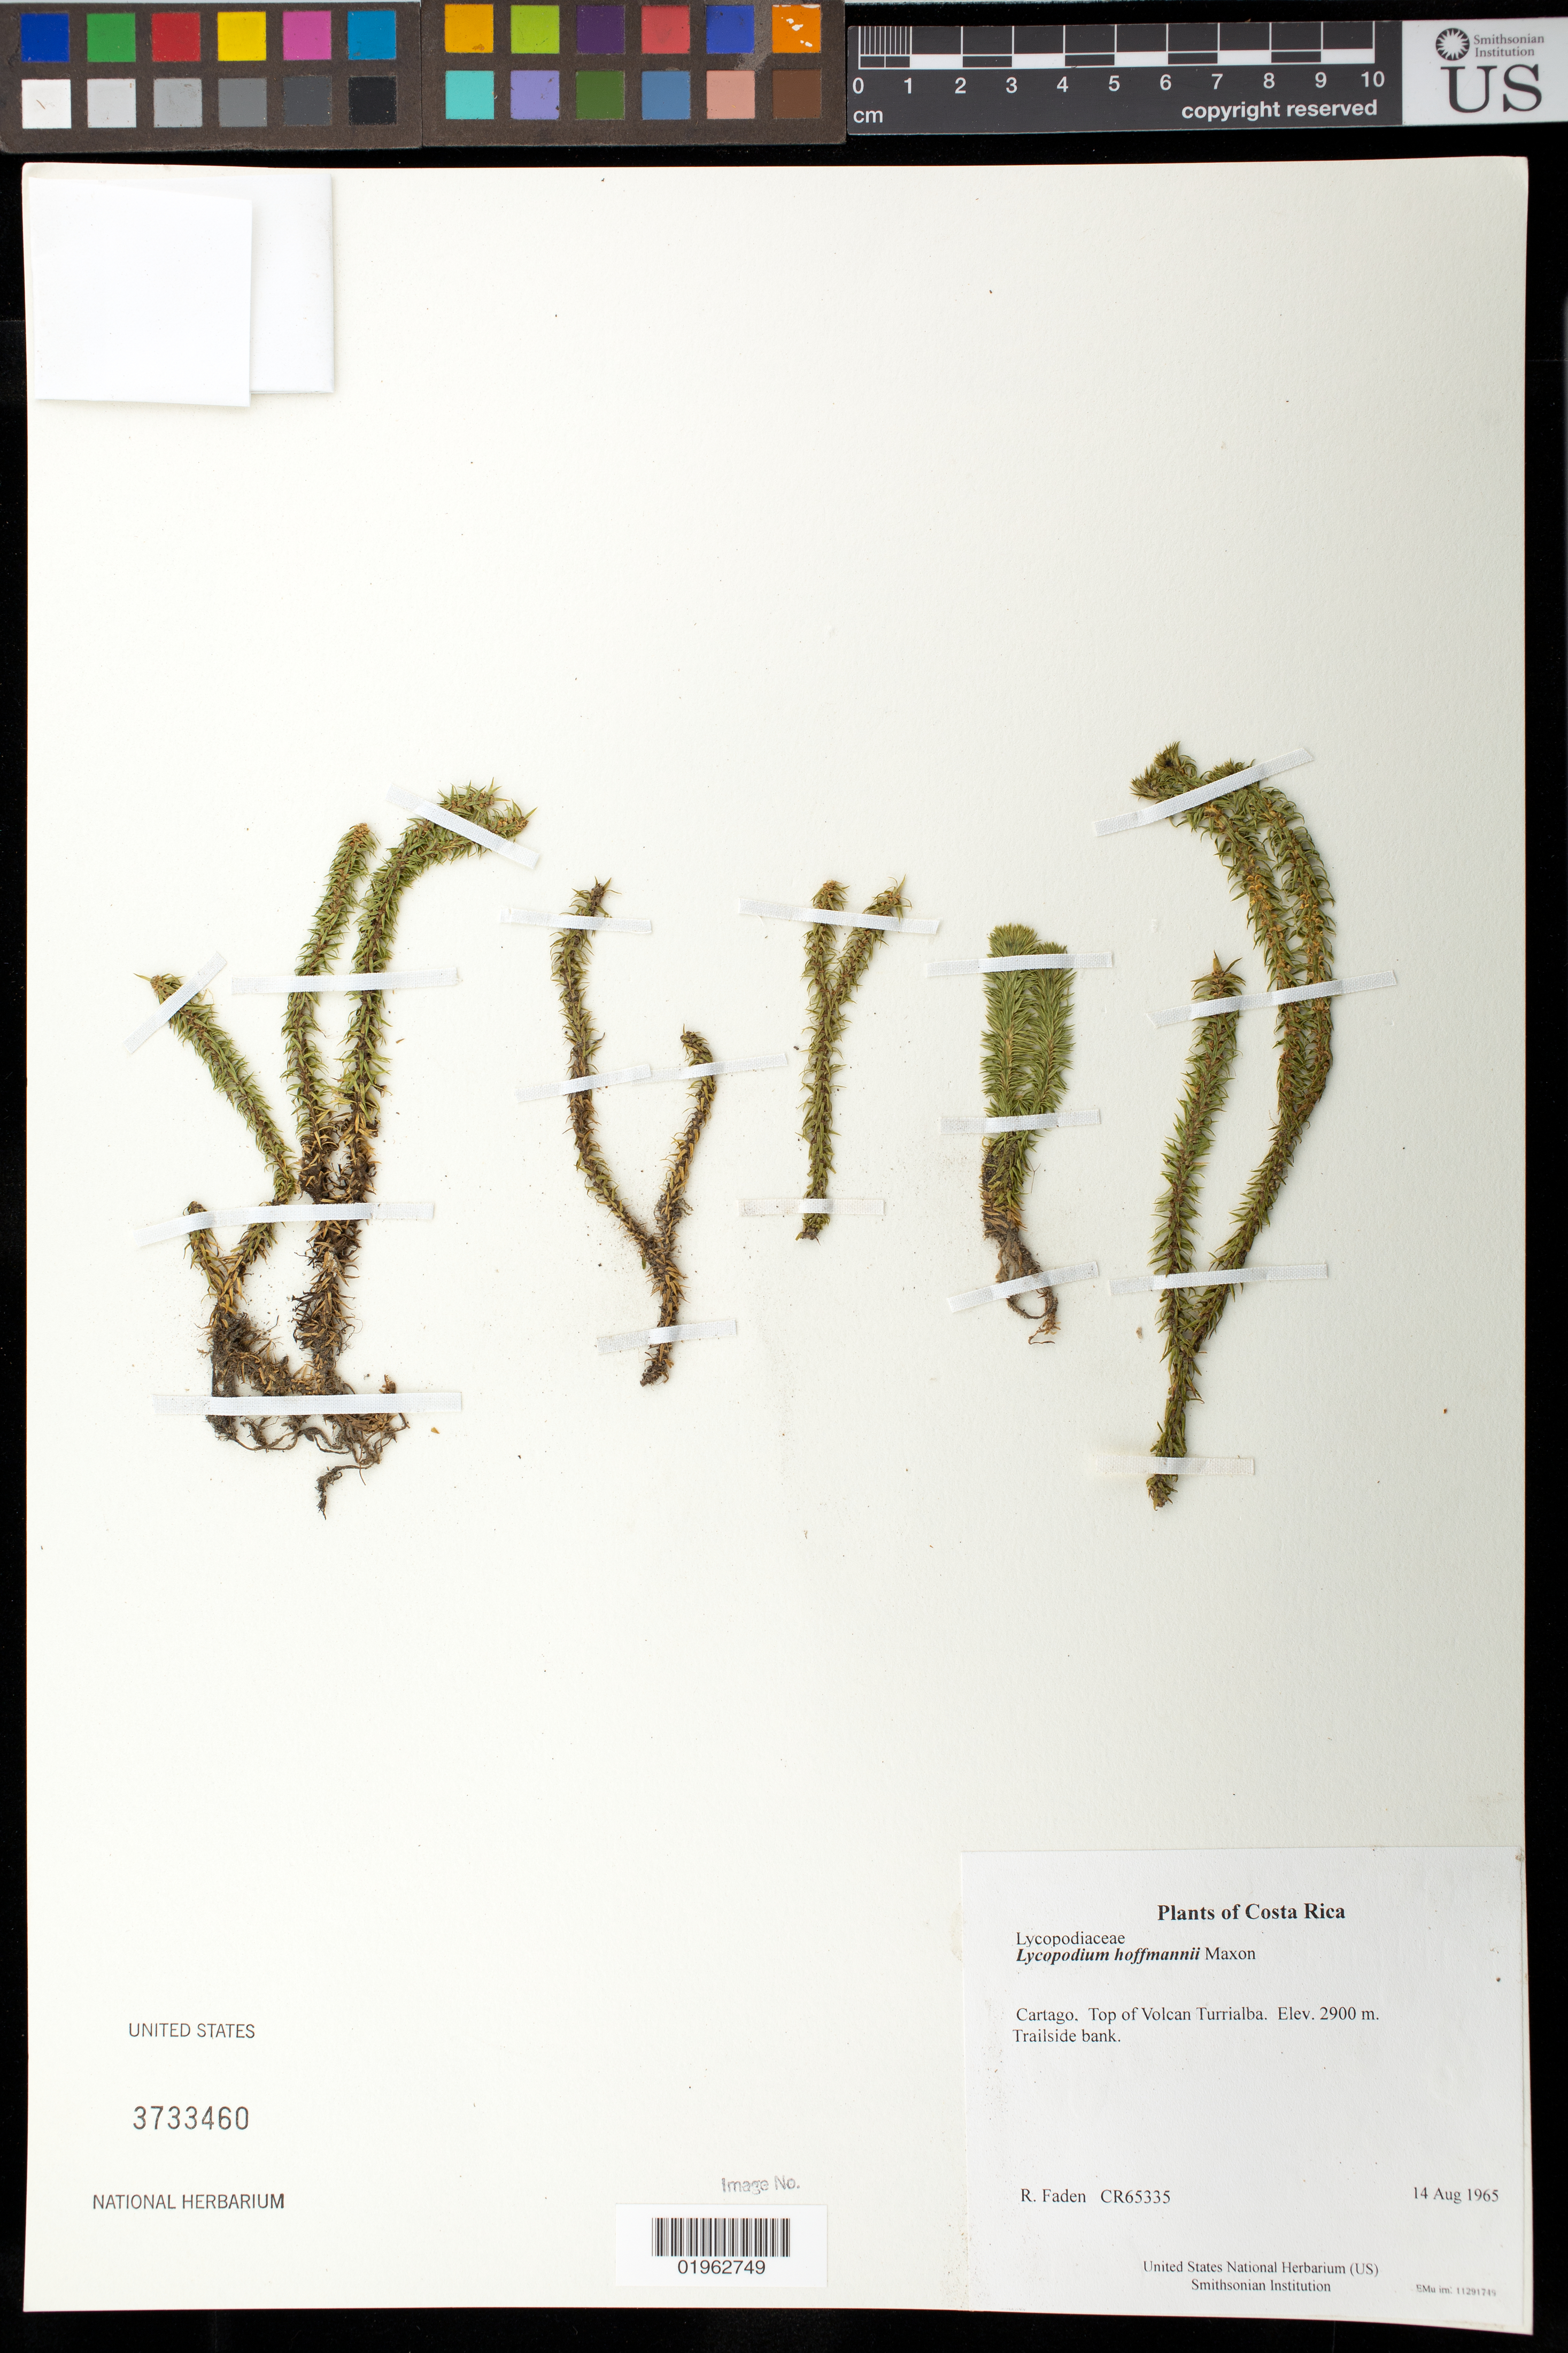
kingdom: Plantae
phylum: Tracheophyta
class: Lycopodiopsida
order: Lycopodiales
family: Lycopodiaceae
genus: Phlegmariurus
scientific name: Phlegmariurus hoffmannii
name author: (Maxon) B. Øllg.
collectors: R. B. Faden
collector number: CR65335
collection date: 1965-08-14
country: Costa Rica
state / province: Cartago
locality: Top of Volcan Turrialba.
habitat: Trailside bank.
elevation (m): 2900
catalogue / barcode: US 3733460